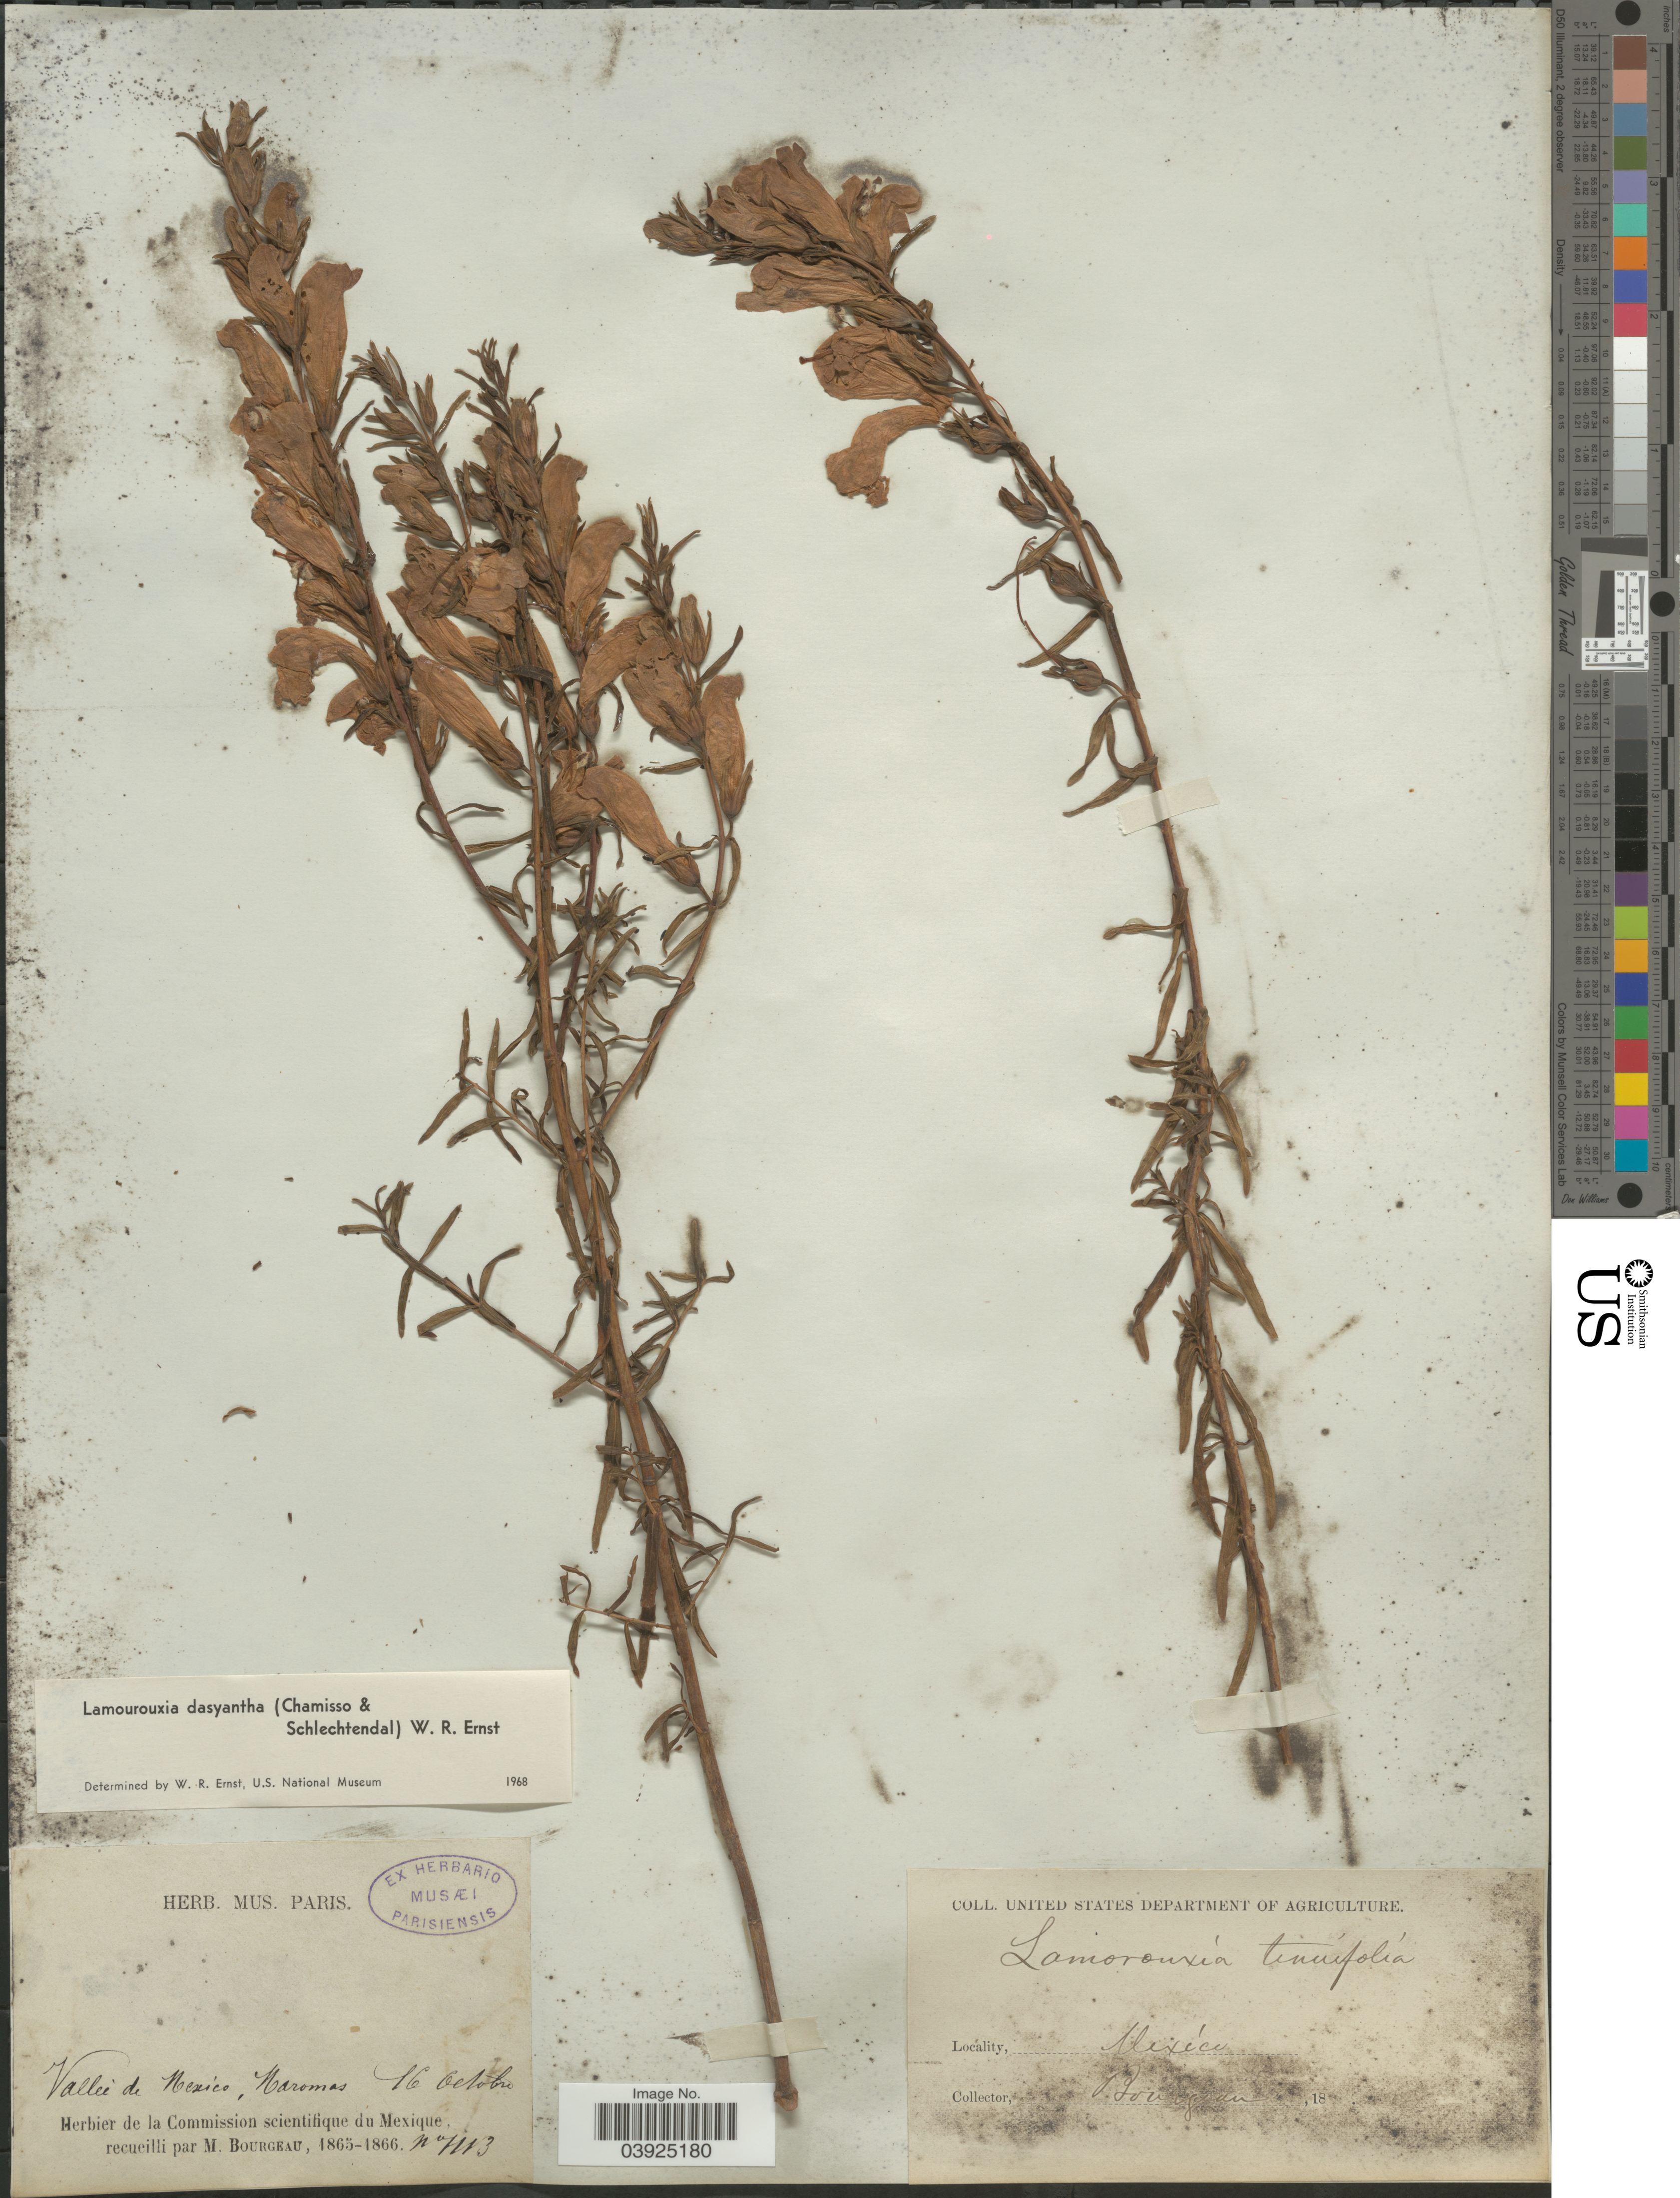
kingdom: Plantae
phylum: Tracheophyta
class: Magnoliopsida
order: Lamiales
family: Orobanchaceae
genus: Lamourouxia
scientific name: Lamourouxia linearis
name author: Benth.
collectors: M. Bourgeau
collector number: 1113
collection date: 1865-10-16/1866-10-16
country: Mexico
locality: Vallée de Mexico, Naromas.